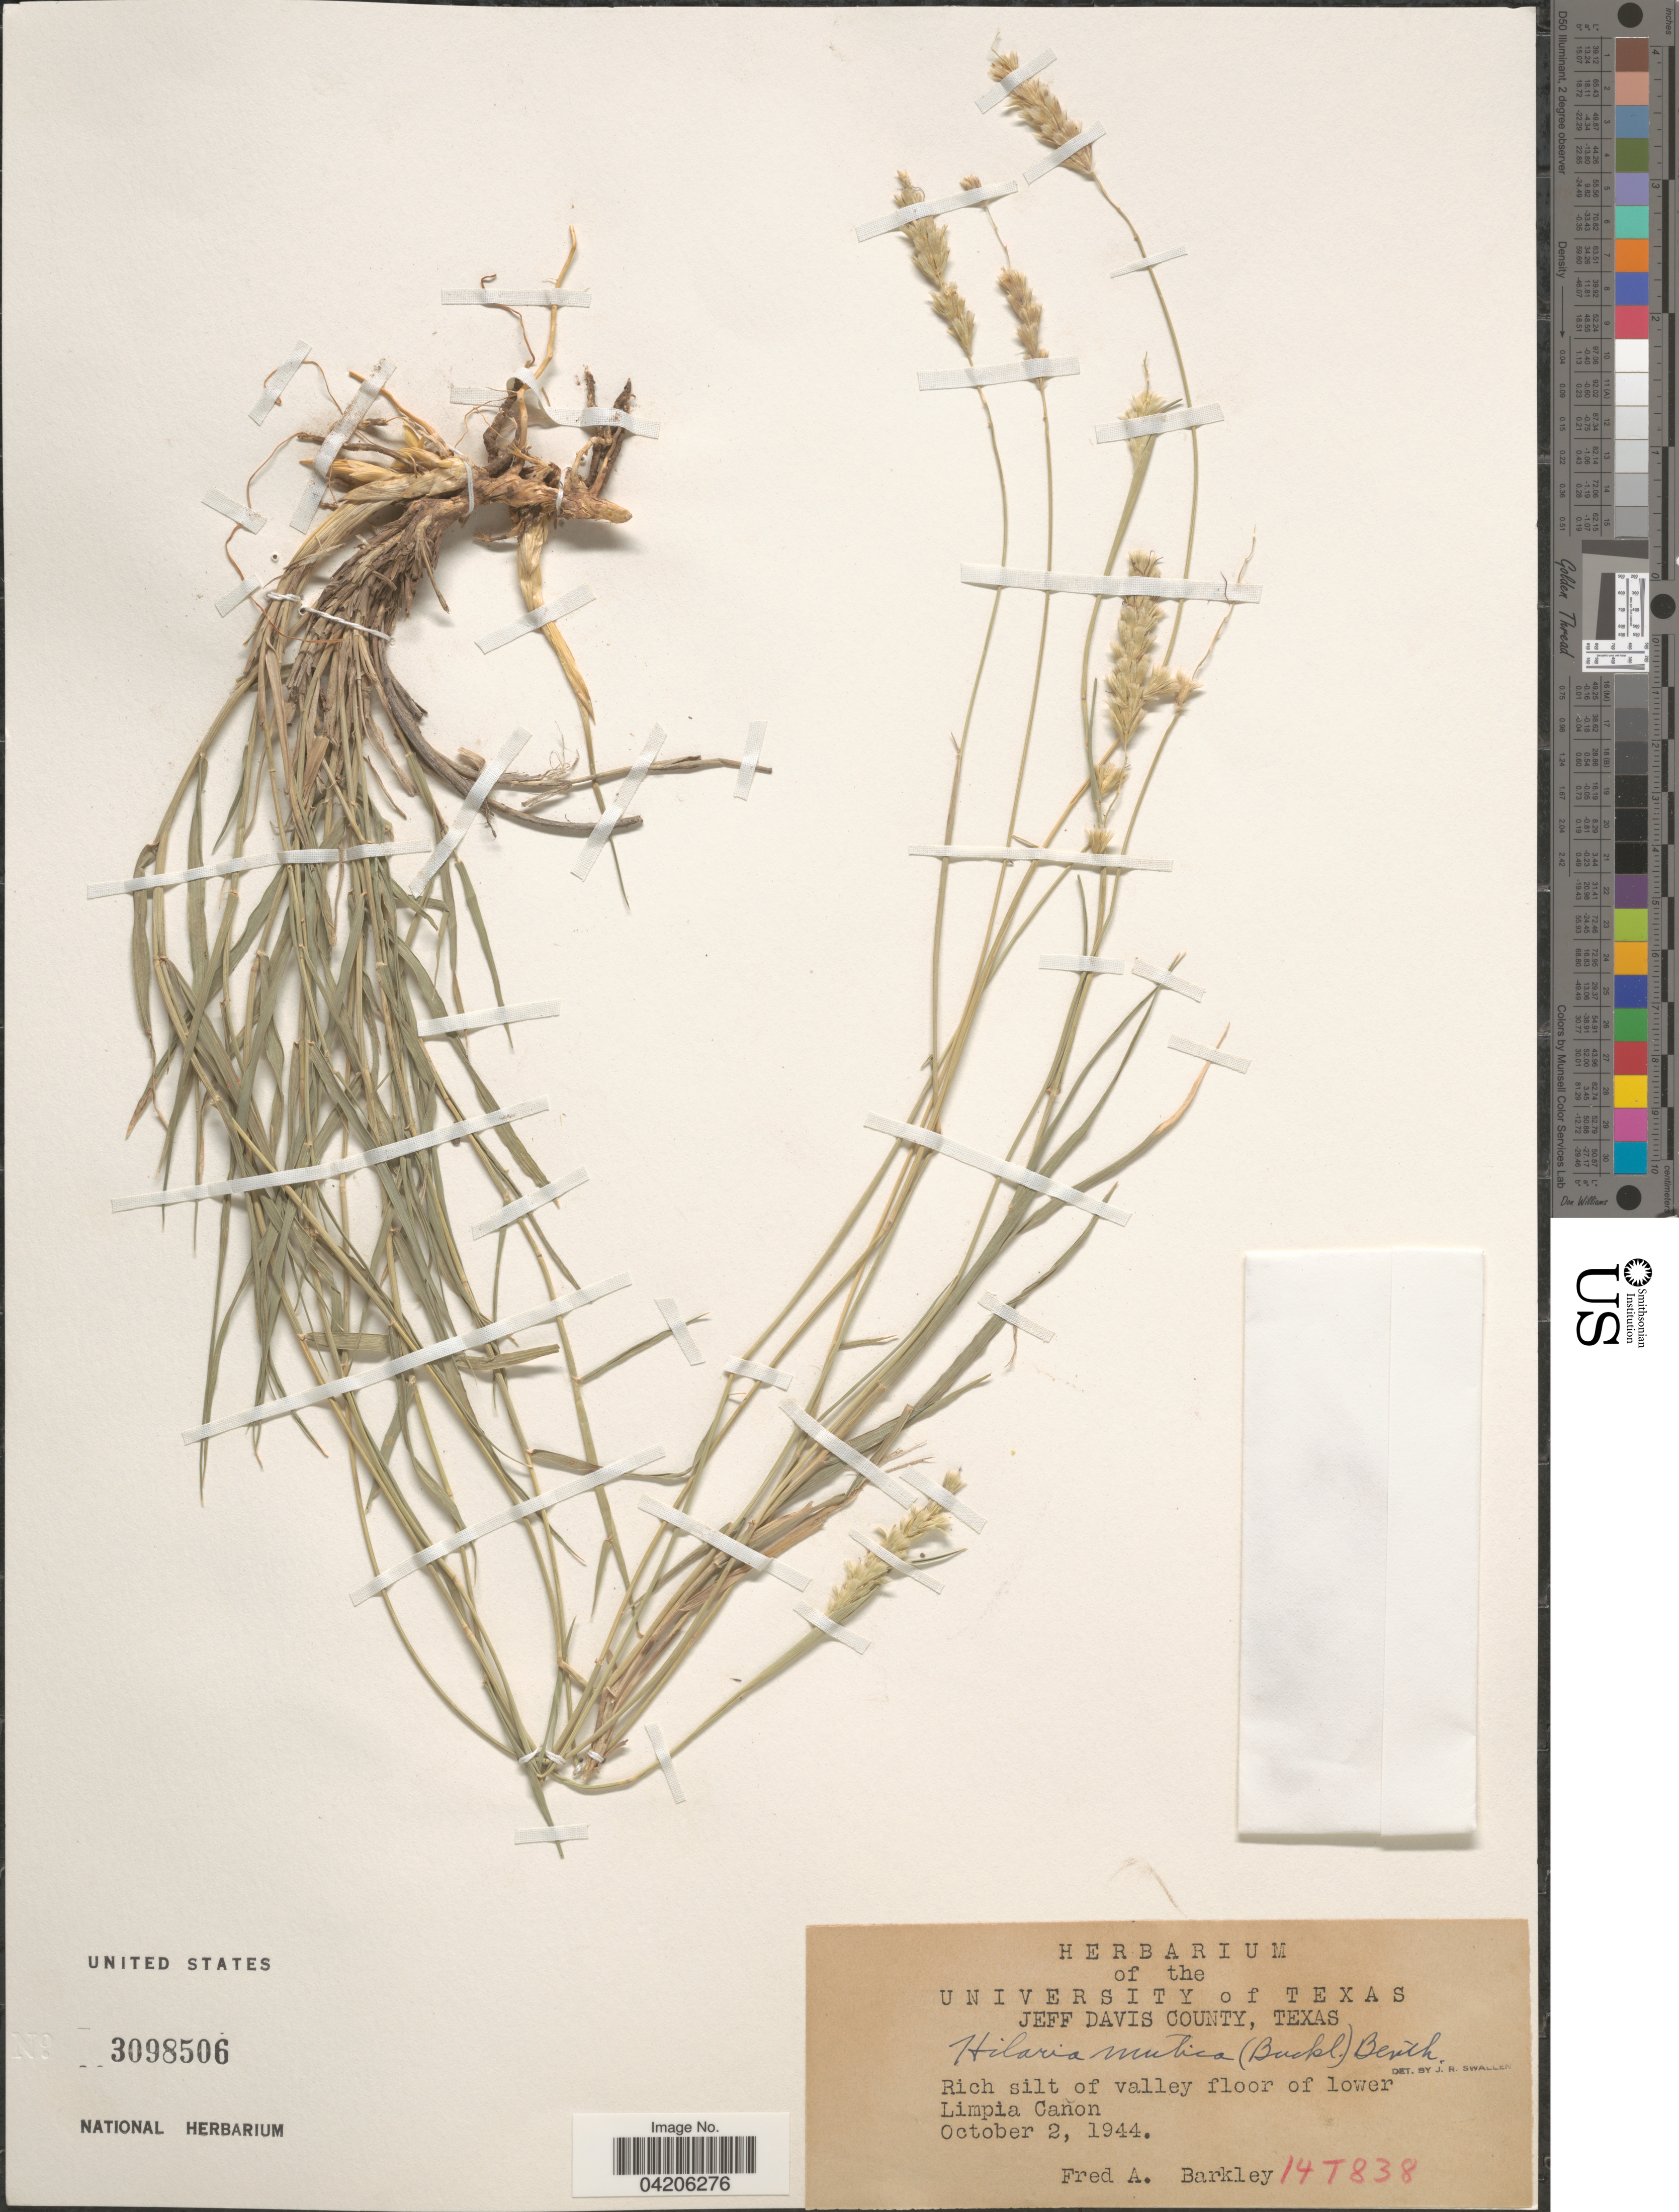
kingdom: Plantae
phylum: Tracheophyta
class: Liliopsida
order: Poales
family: Poaceae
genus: Hilaria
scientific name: Hilaria mutica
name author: (Buckley) Benth.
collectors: F. A. Barkley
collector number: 14T838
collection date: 1944-10-02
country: United States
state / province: Texas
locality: Jeff Davis County. Rich silt of valley floor of lower Limpia Cañon.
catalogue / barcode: US 3098506